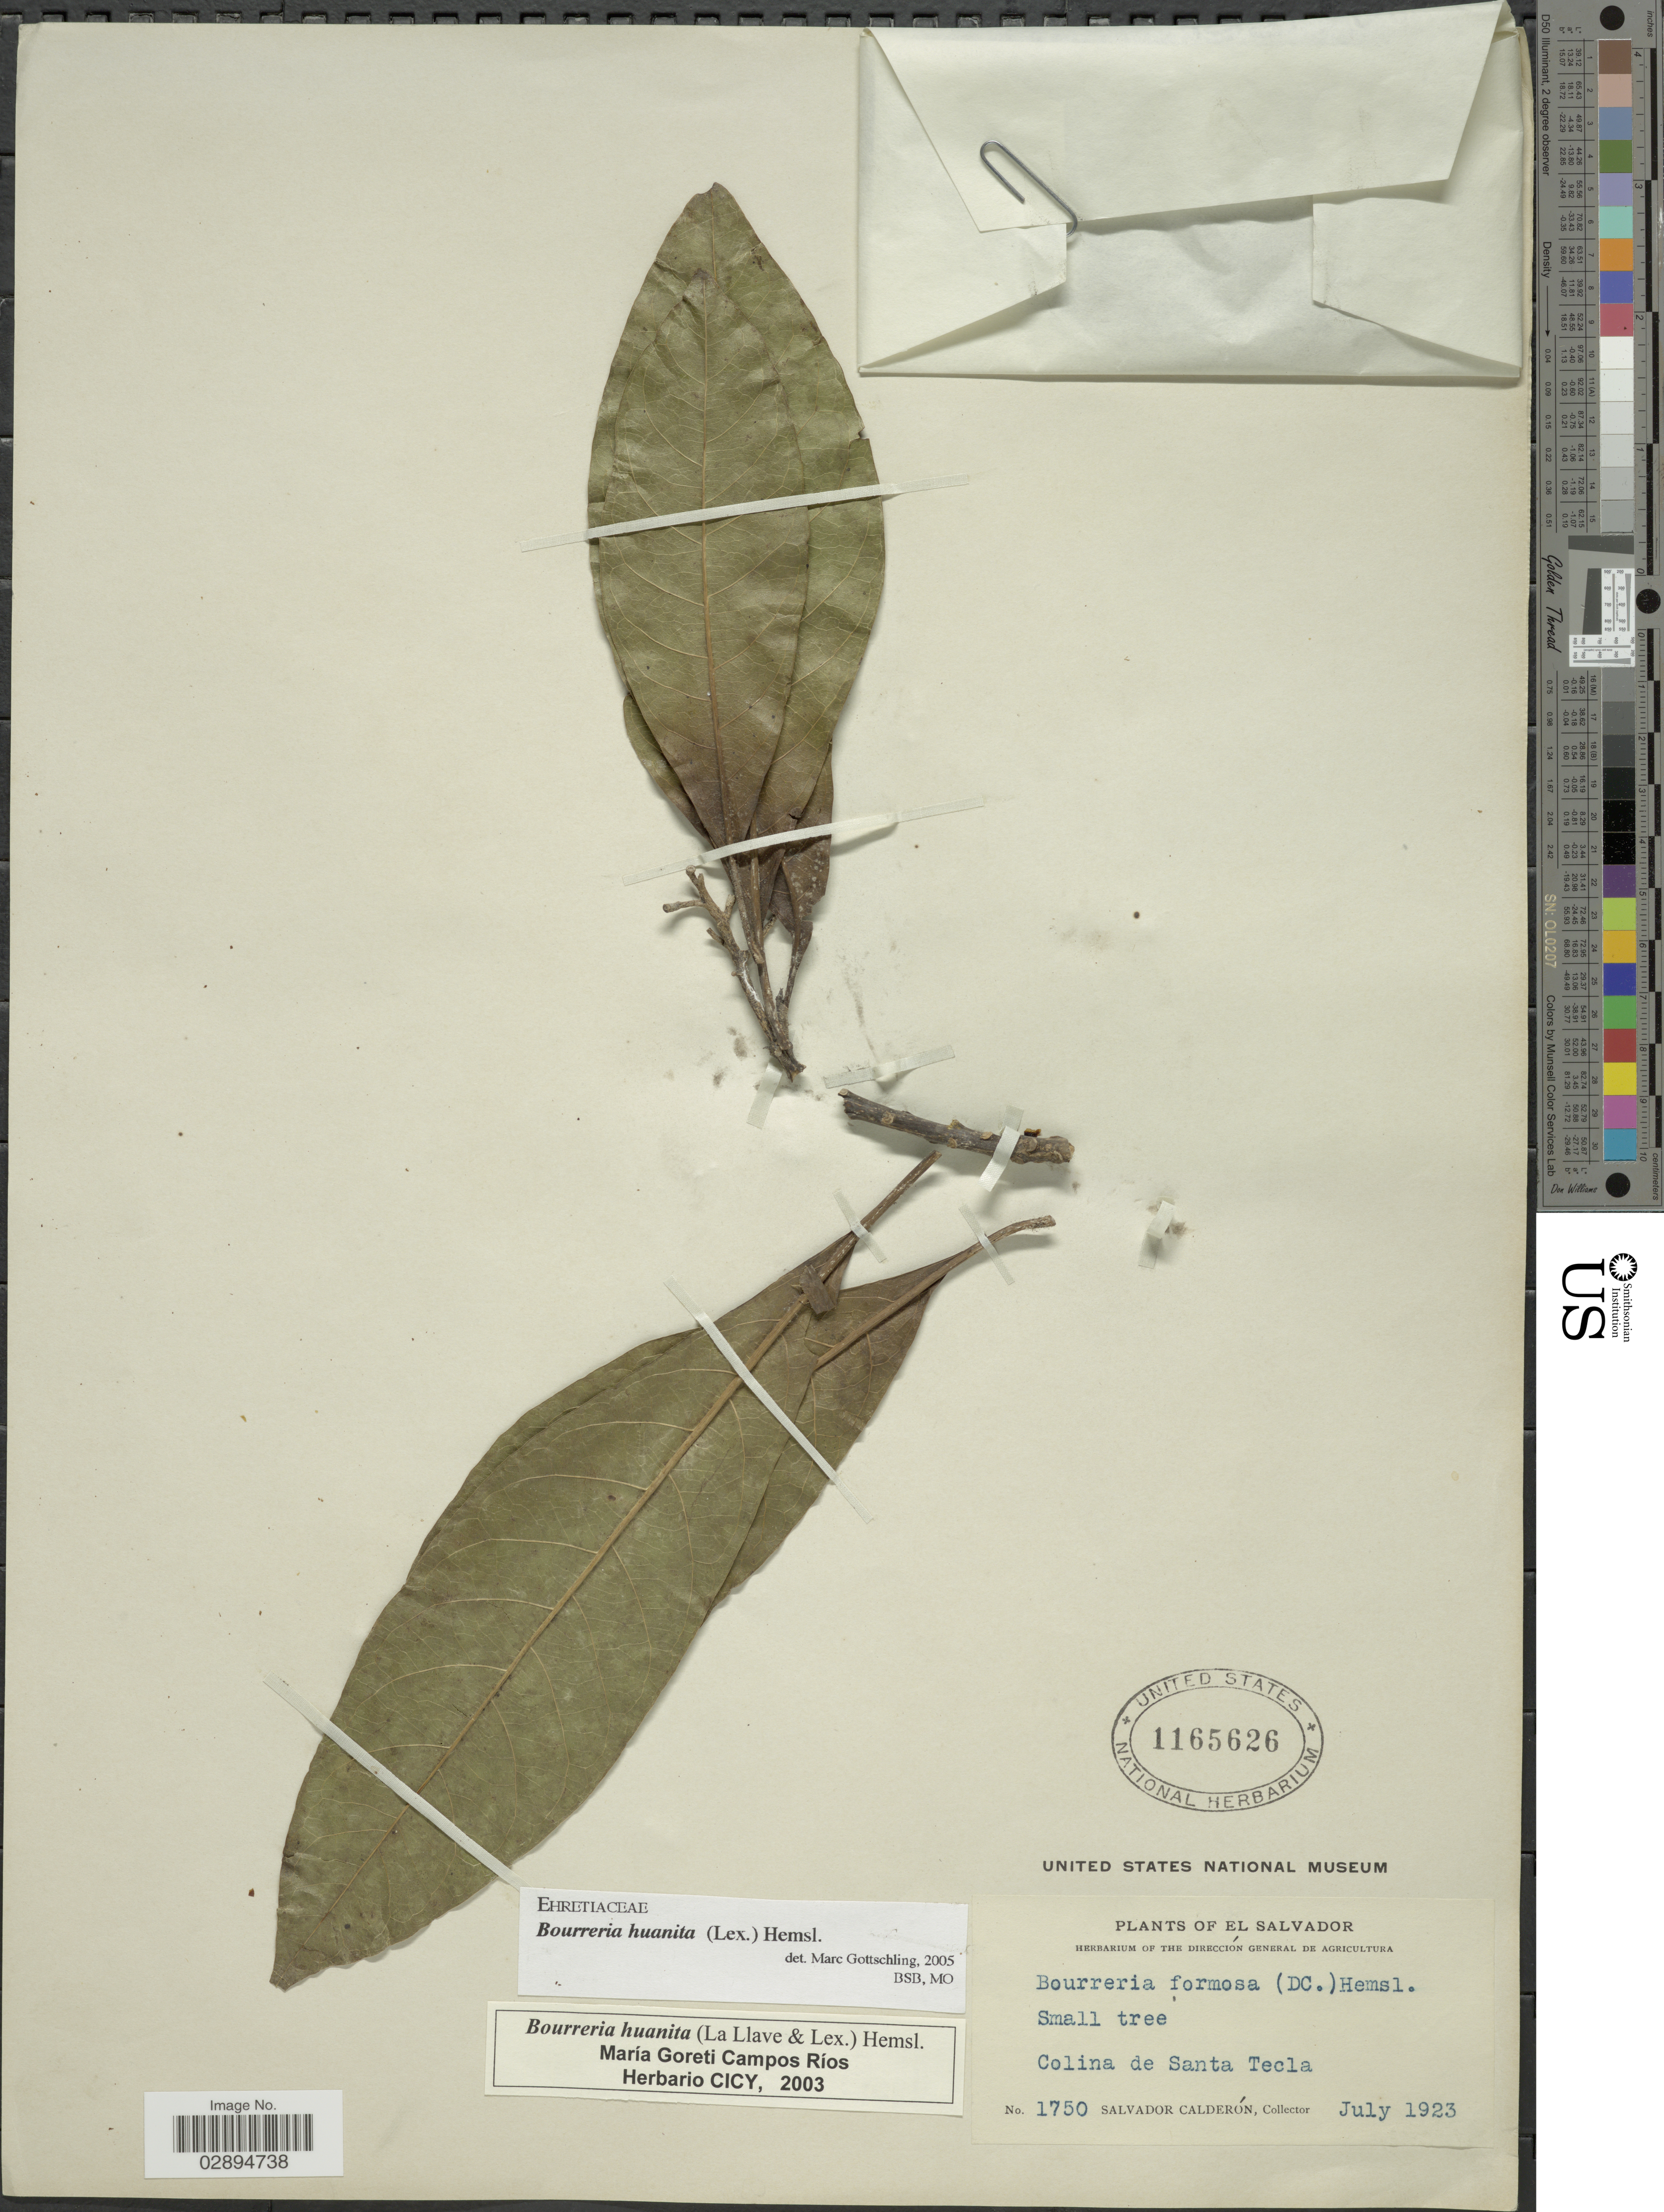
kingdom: Plantae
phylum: Tracheophyta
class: Magnoliopsida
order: Boraginales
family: Ehretiaceae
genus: Bourreria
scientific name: Bourreria huanita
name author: (Lex.) Hemsl.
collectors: S. Calderón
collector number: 1750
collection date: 1923-07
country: El Salvador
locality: Colina de Santa Tecla.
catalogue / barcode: US 1165626